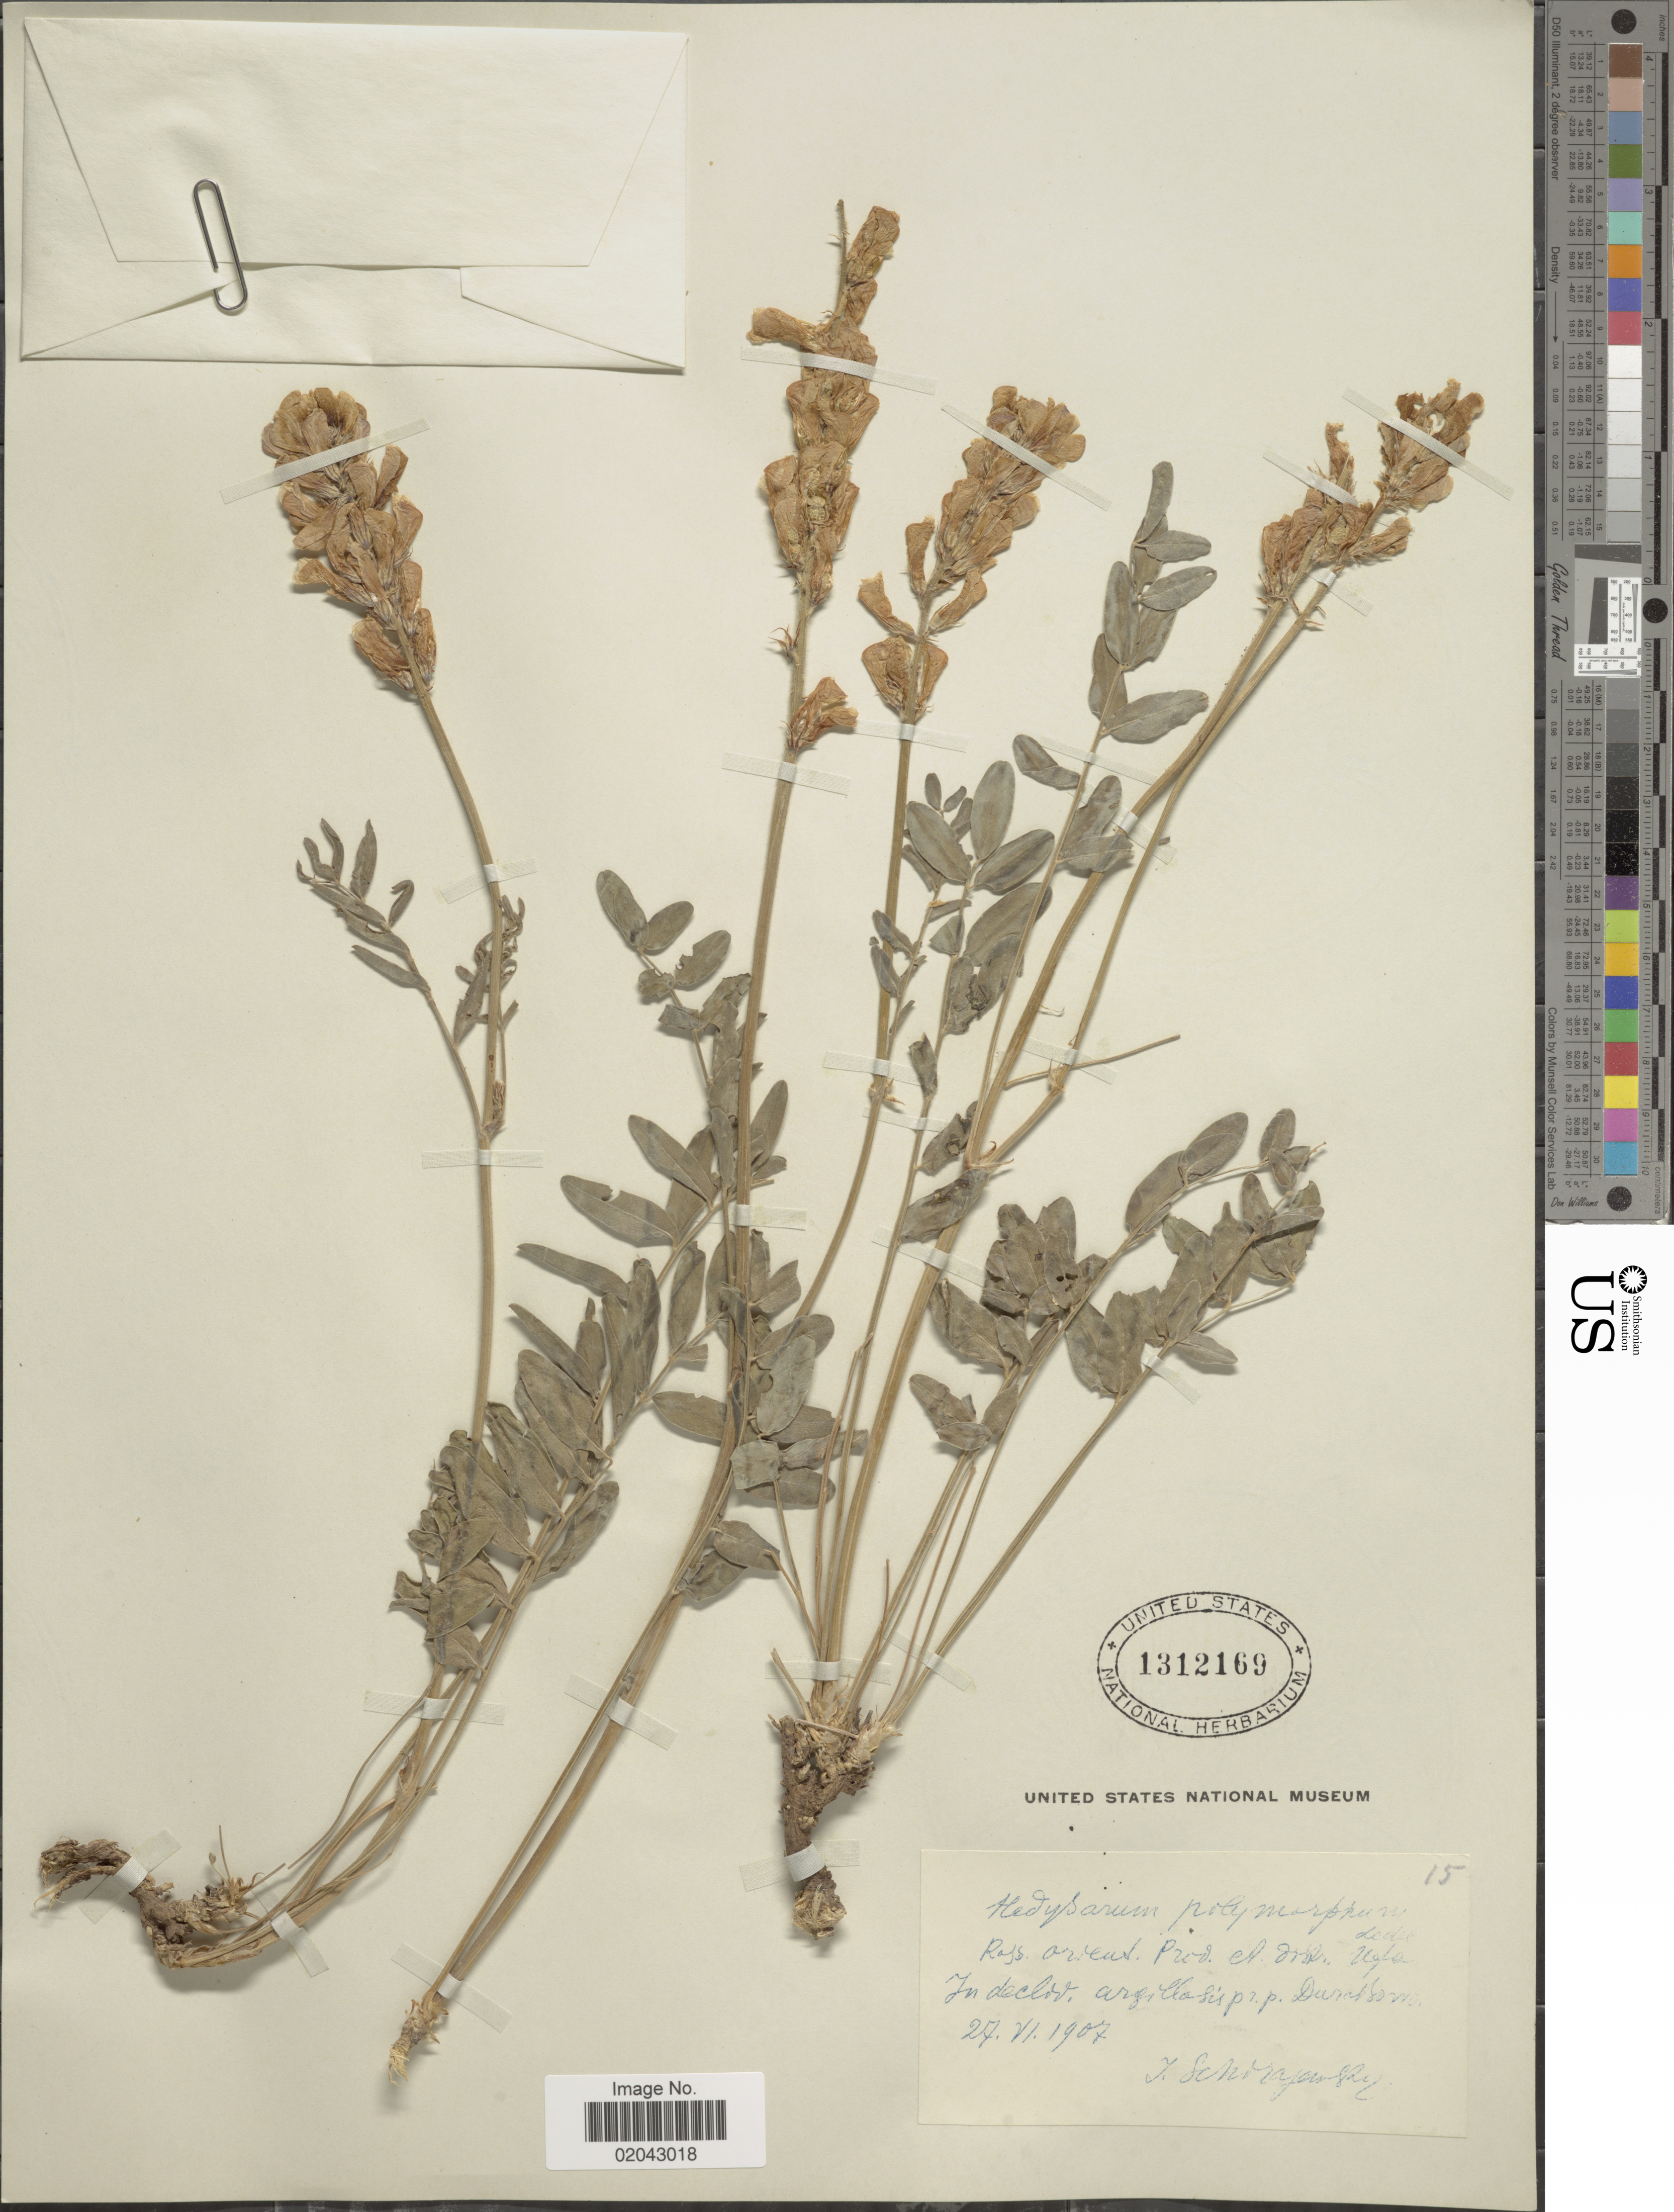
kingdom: Plantae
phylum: Tracheophyta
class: Magnoliopsida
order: Fabales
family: Fabaceae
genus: Hedysarum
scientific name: Hedysarum polymorphum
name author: Ledeb.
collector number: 15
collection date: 1907-06-27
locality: In declow, argillasis prp Durasson [interpreted]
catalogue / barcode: US 1312169